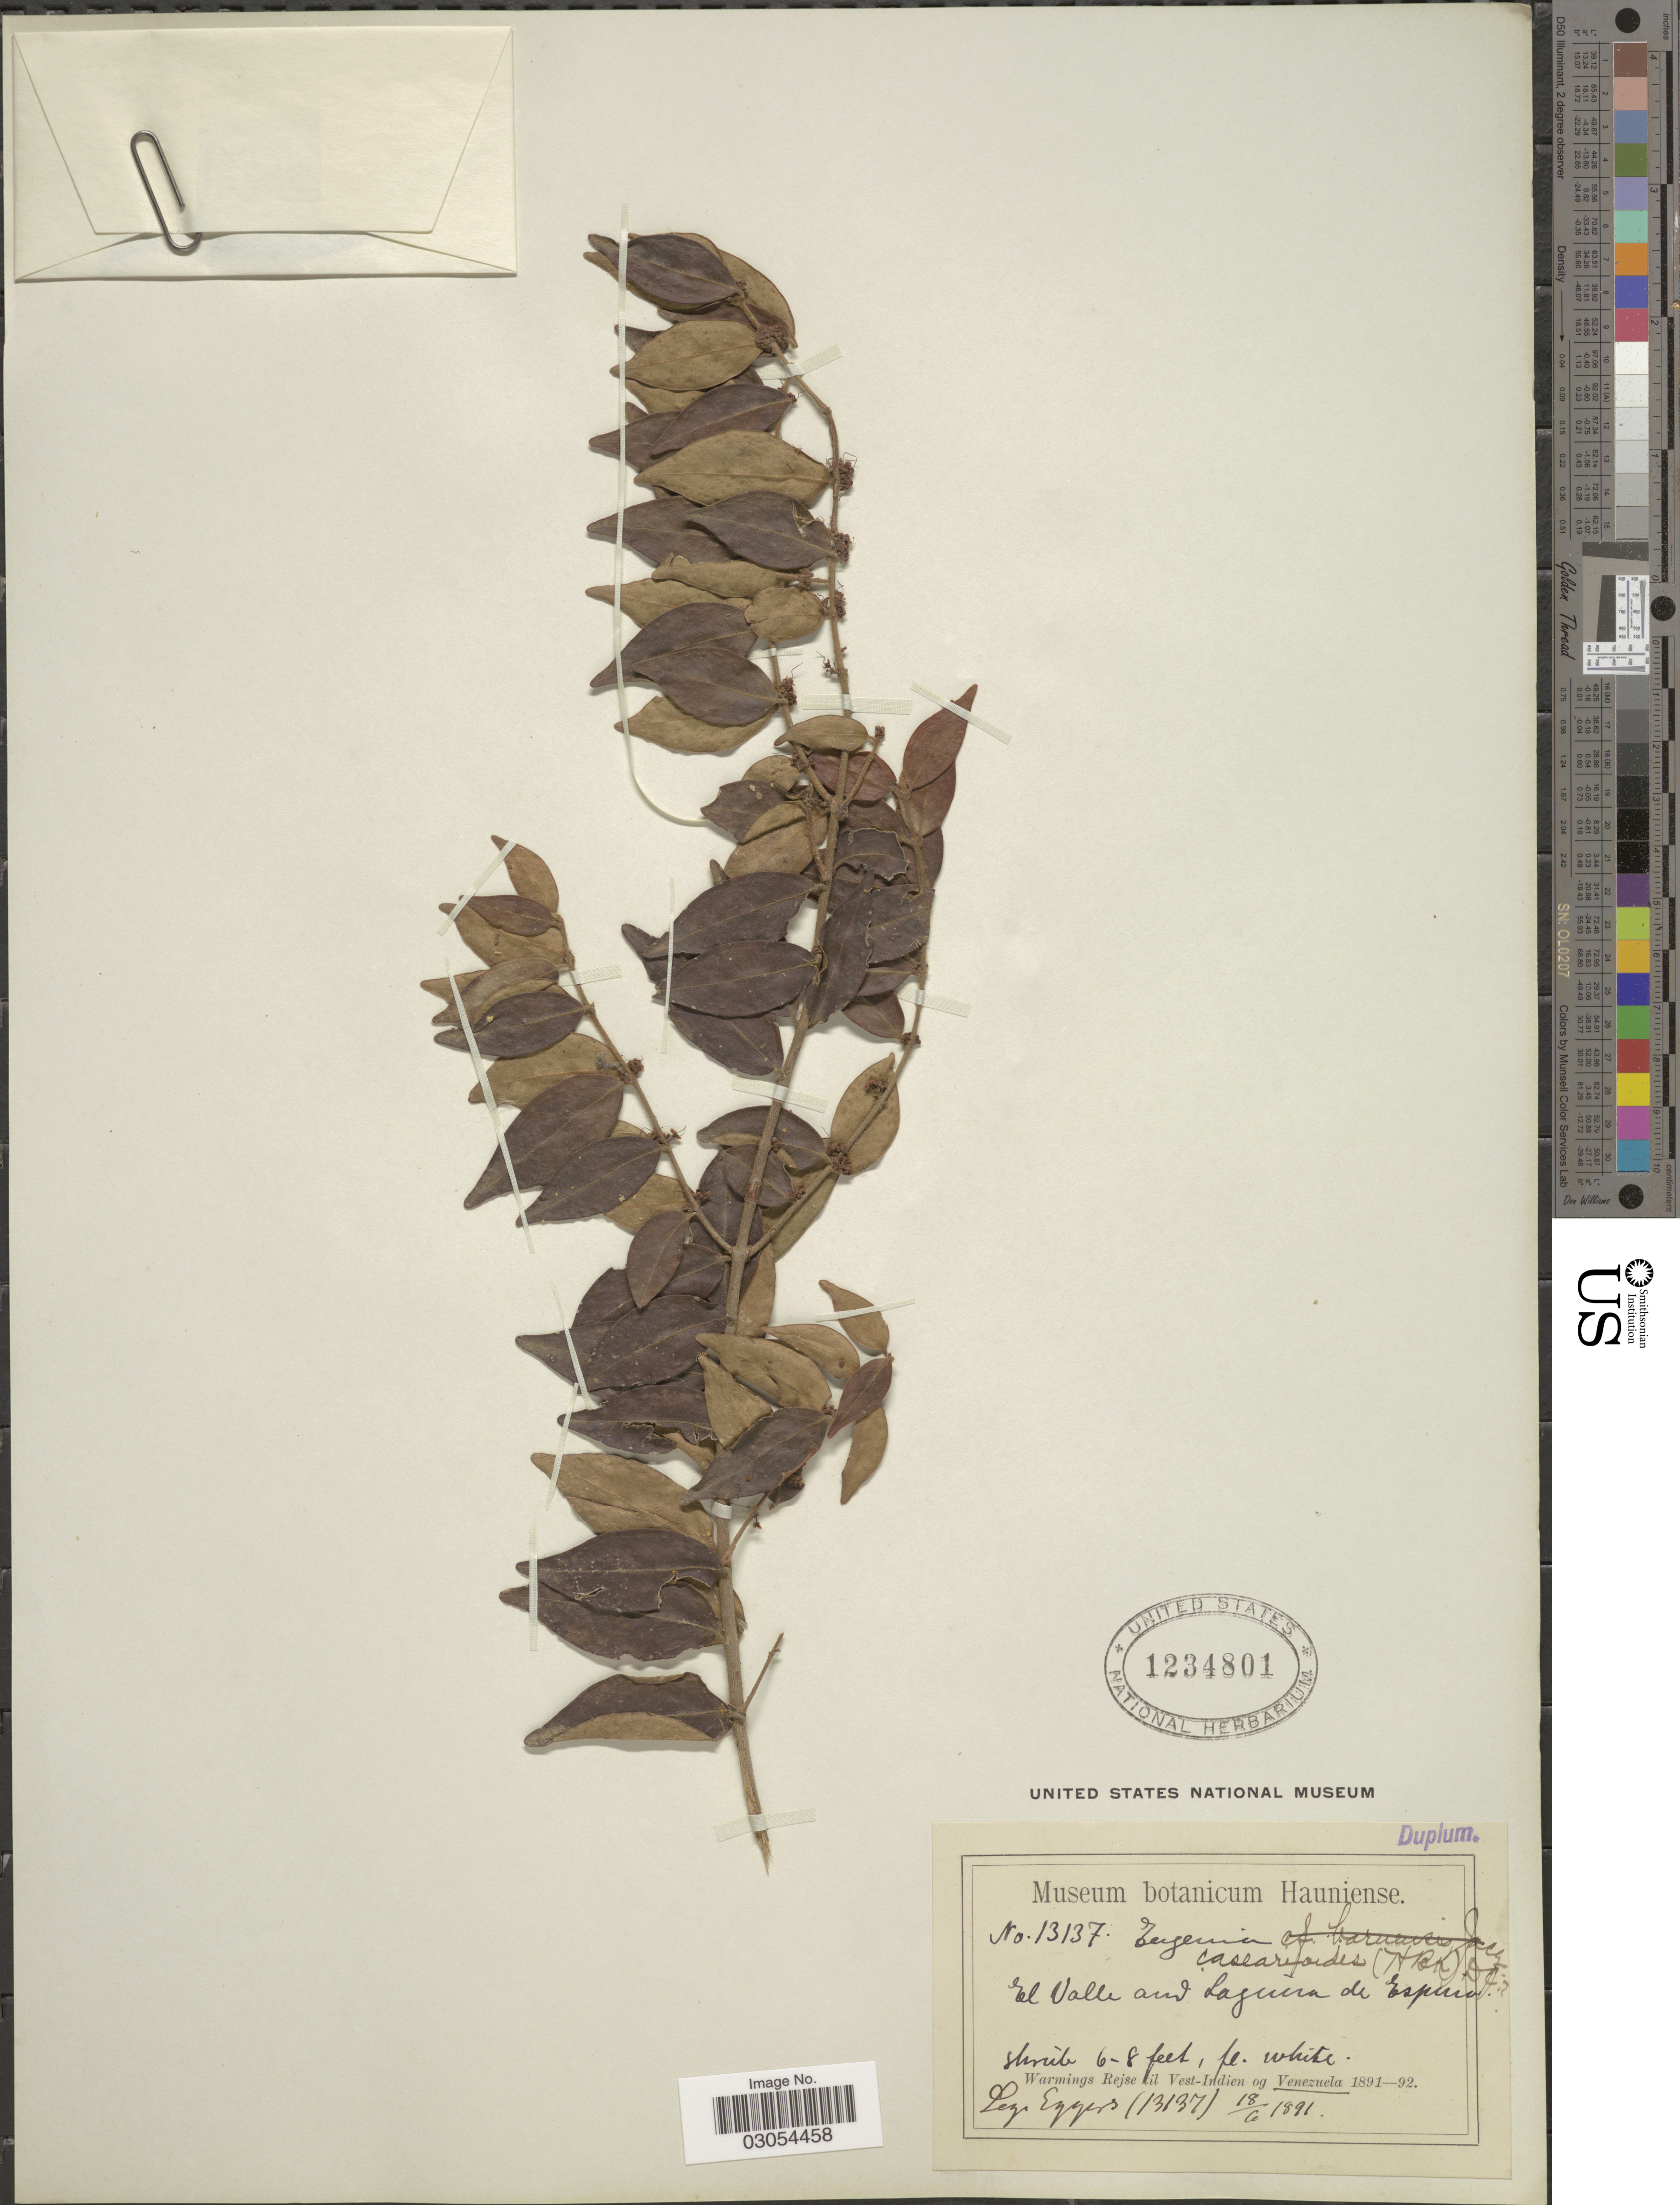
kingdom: Plantae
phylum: Tracheophyta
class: Magnoliopsida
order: Myrtales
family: Myrtaceae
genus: Eugenia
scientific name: Eugenia casearioides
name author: (Kunth) DC.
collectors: -. Eggers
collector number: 13137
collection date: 1891-06-18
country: Venezuela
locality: El Valle and Laguna de Esperia [interpreted].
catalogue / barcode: US 1234801